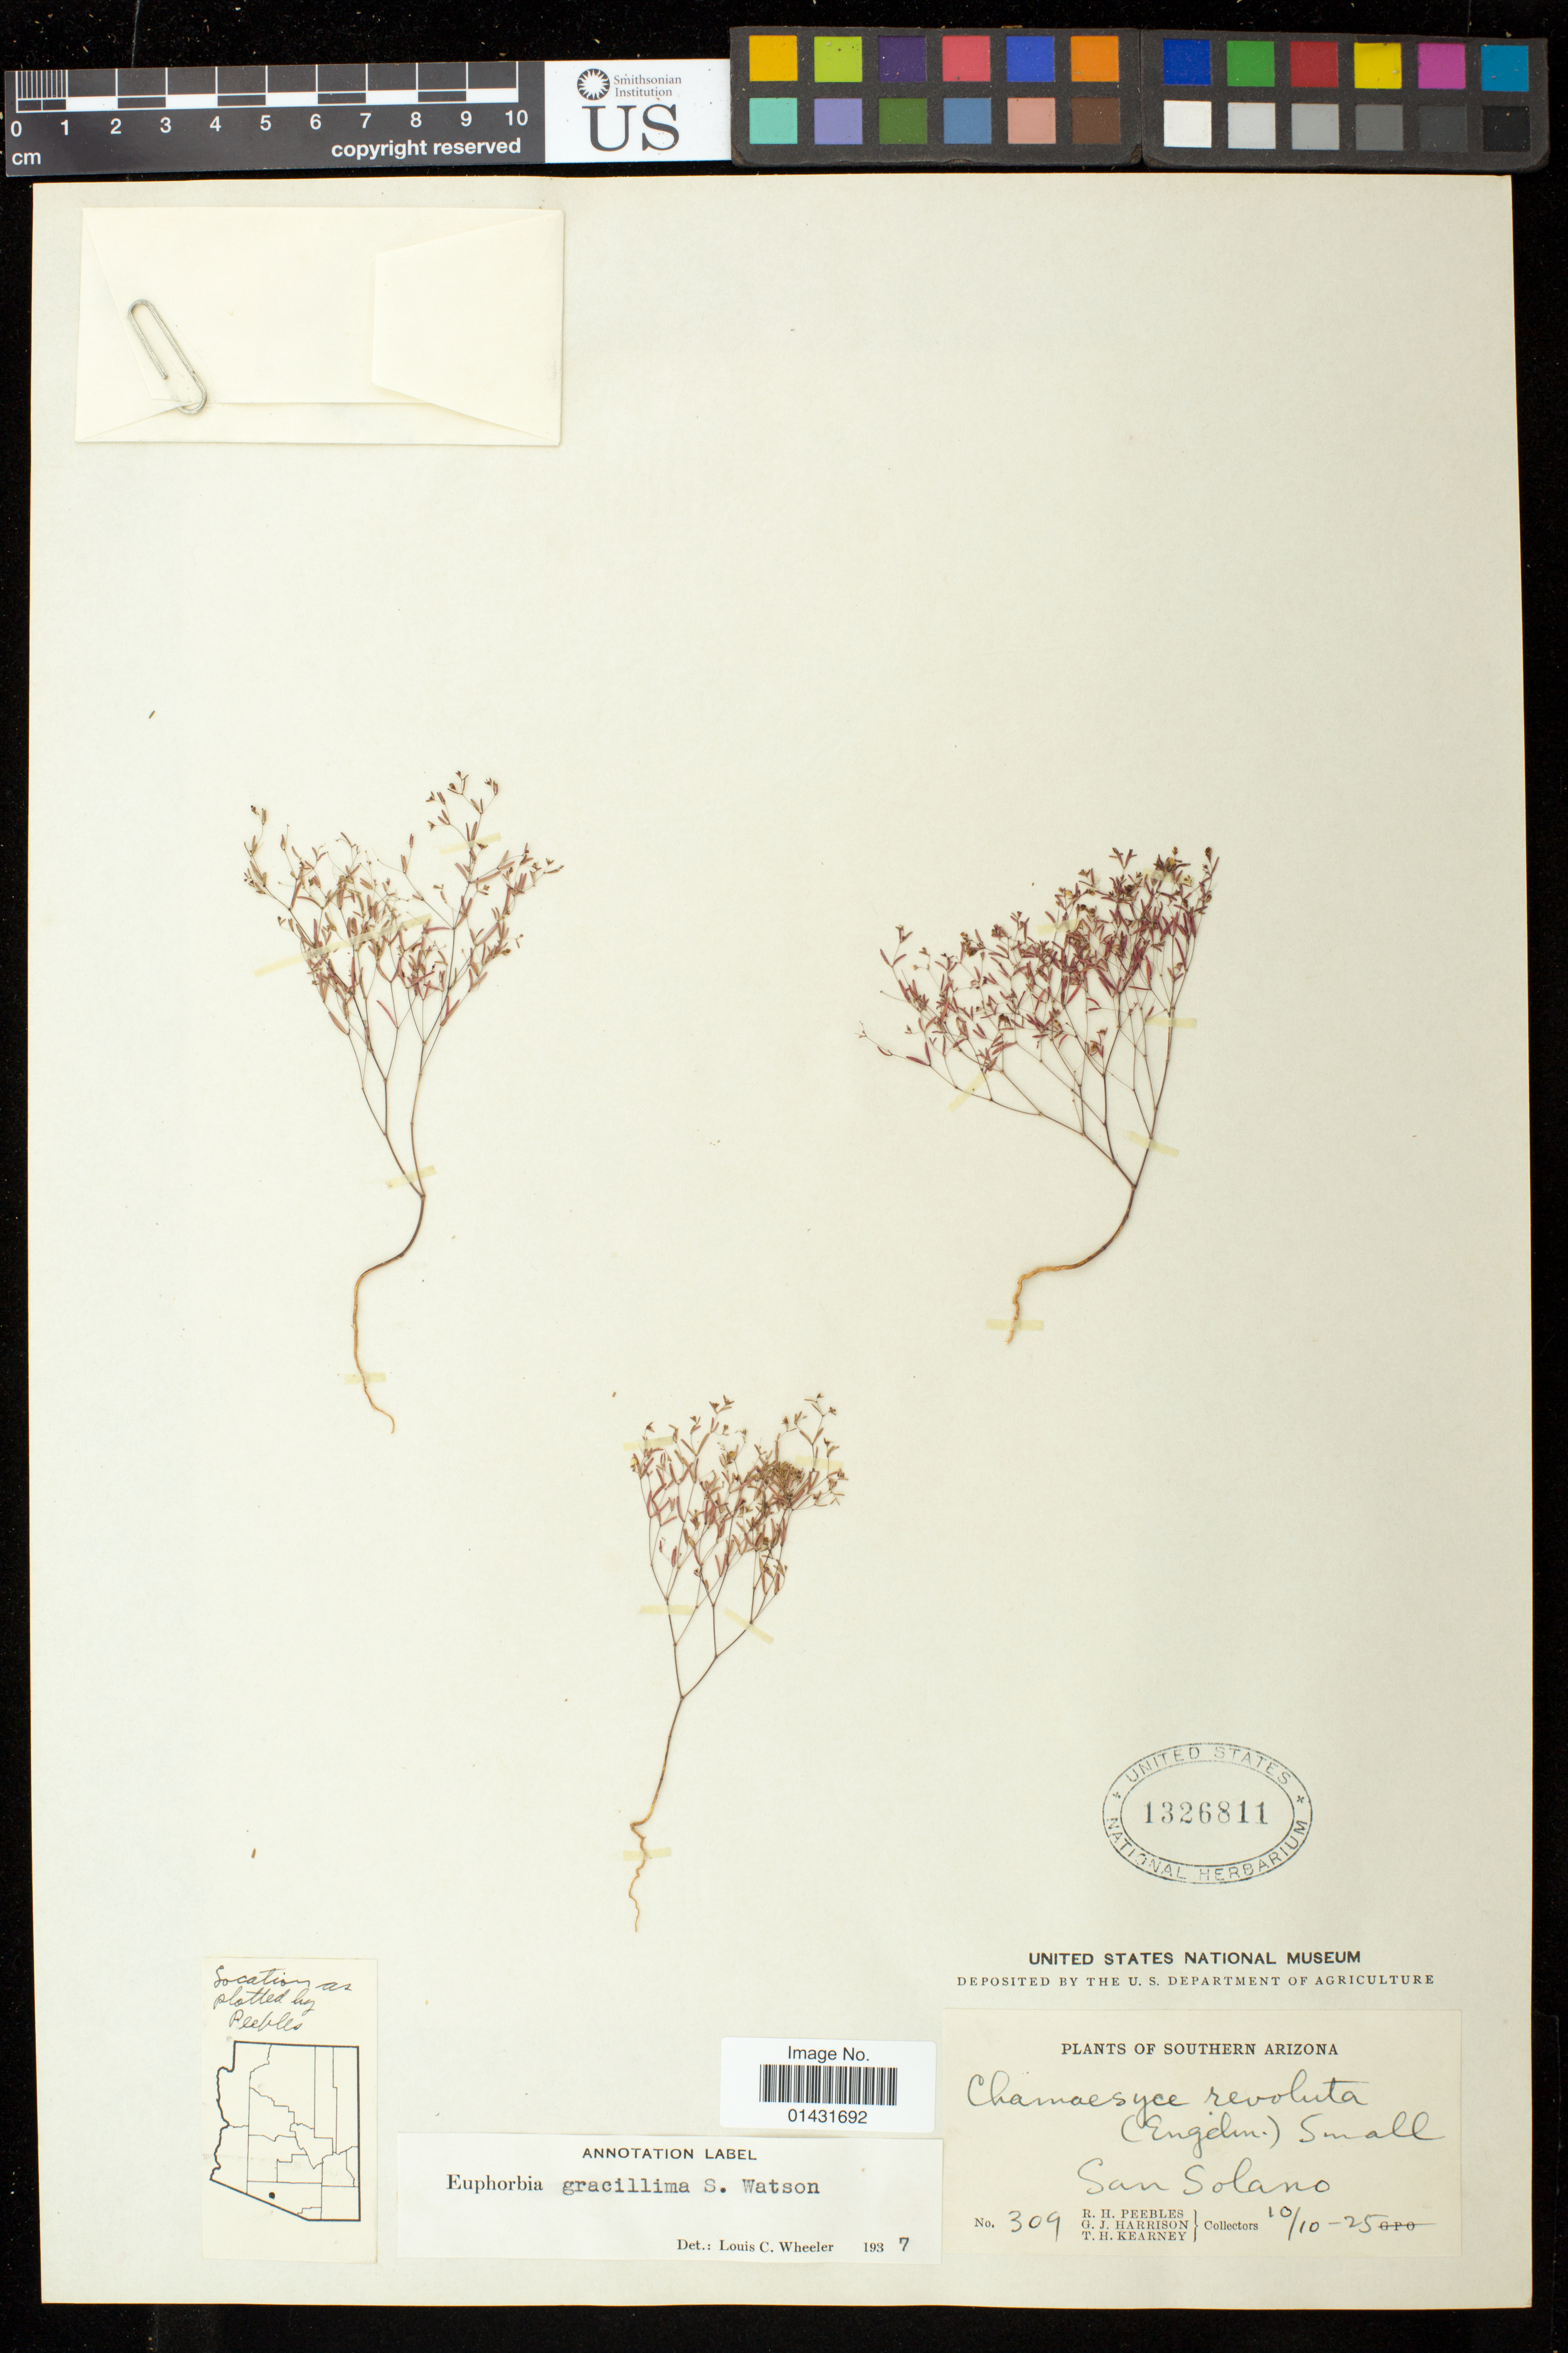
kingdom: Plantae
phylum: Tracheophyta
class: Magnoliopsida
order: Malpighiales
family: Euphorbiaceae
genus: Euphorbia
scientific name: Euphorbia gracillima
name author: S. Watson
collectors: R. H. Peebles, G. J. Harrison & T. H. Kearney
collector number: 309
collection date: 1925-10-10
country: United States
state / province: Arizona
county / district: Solano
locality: San Solano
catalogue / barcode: US 1326811